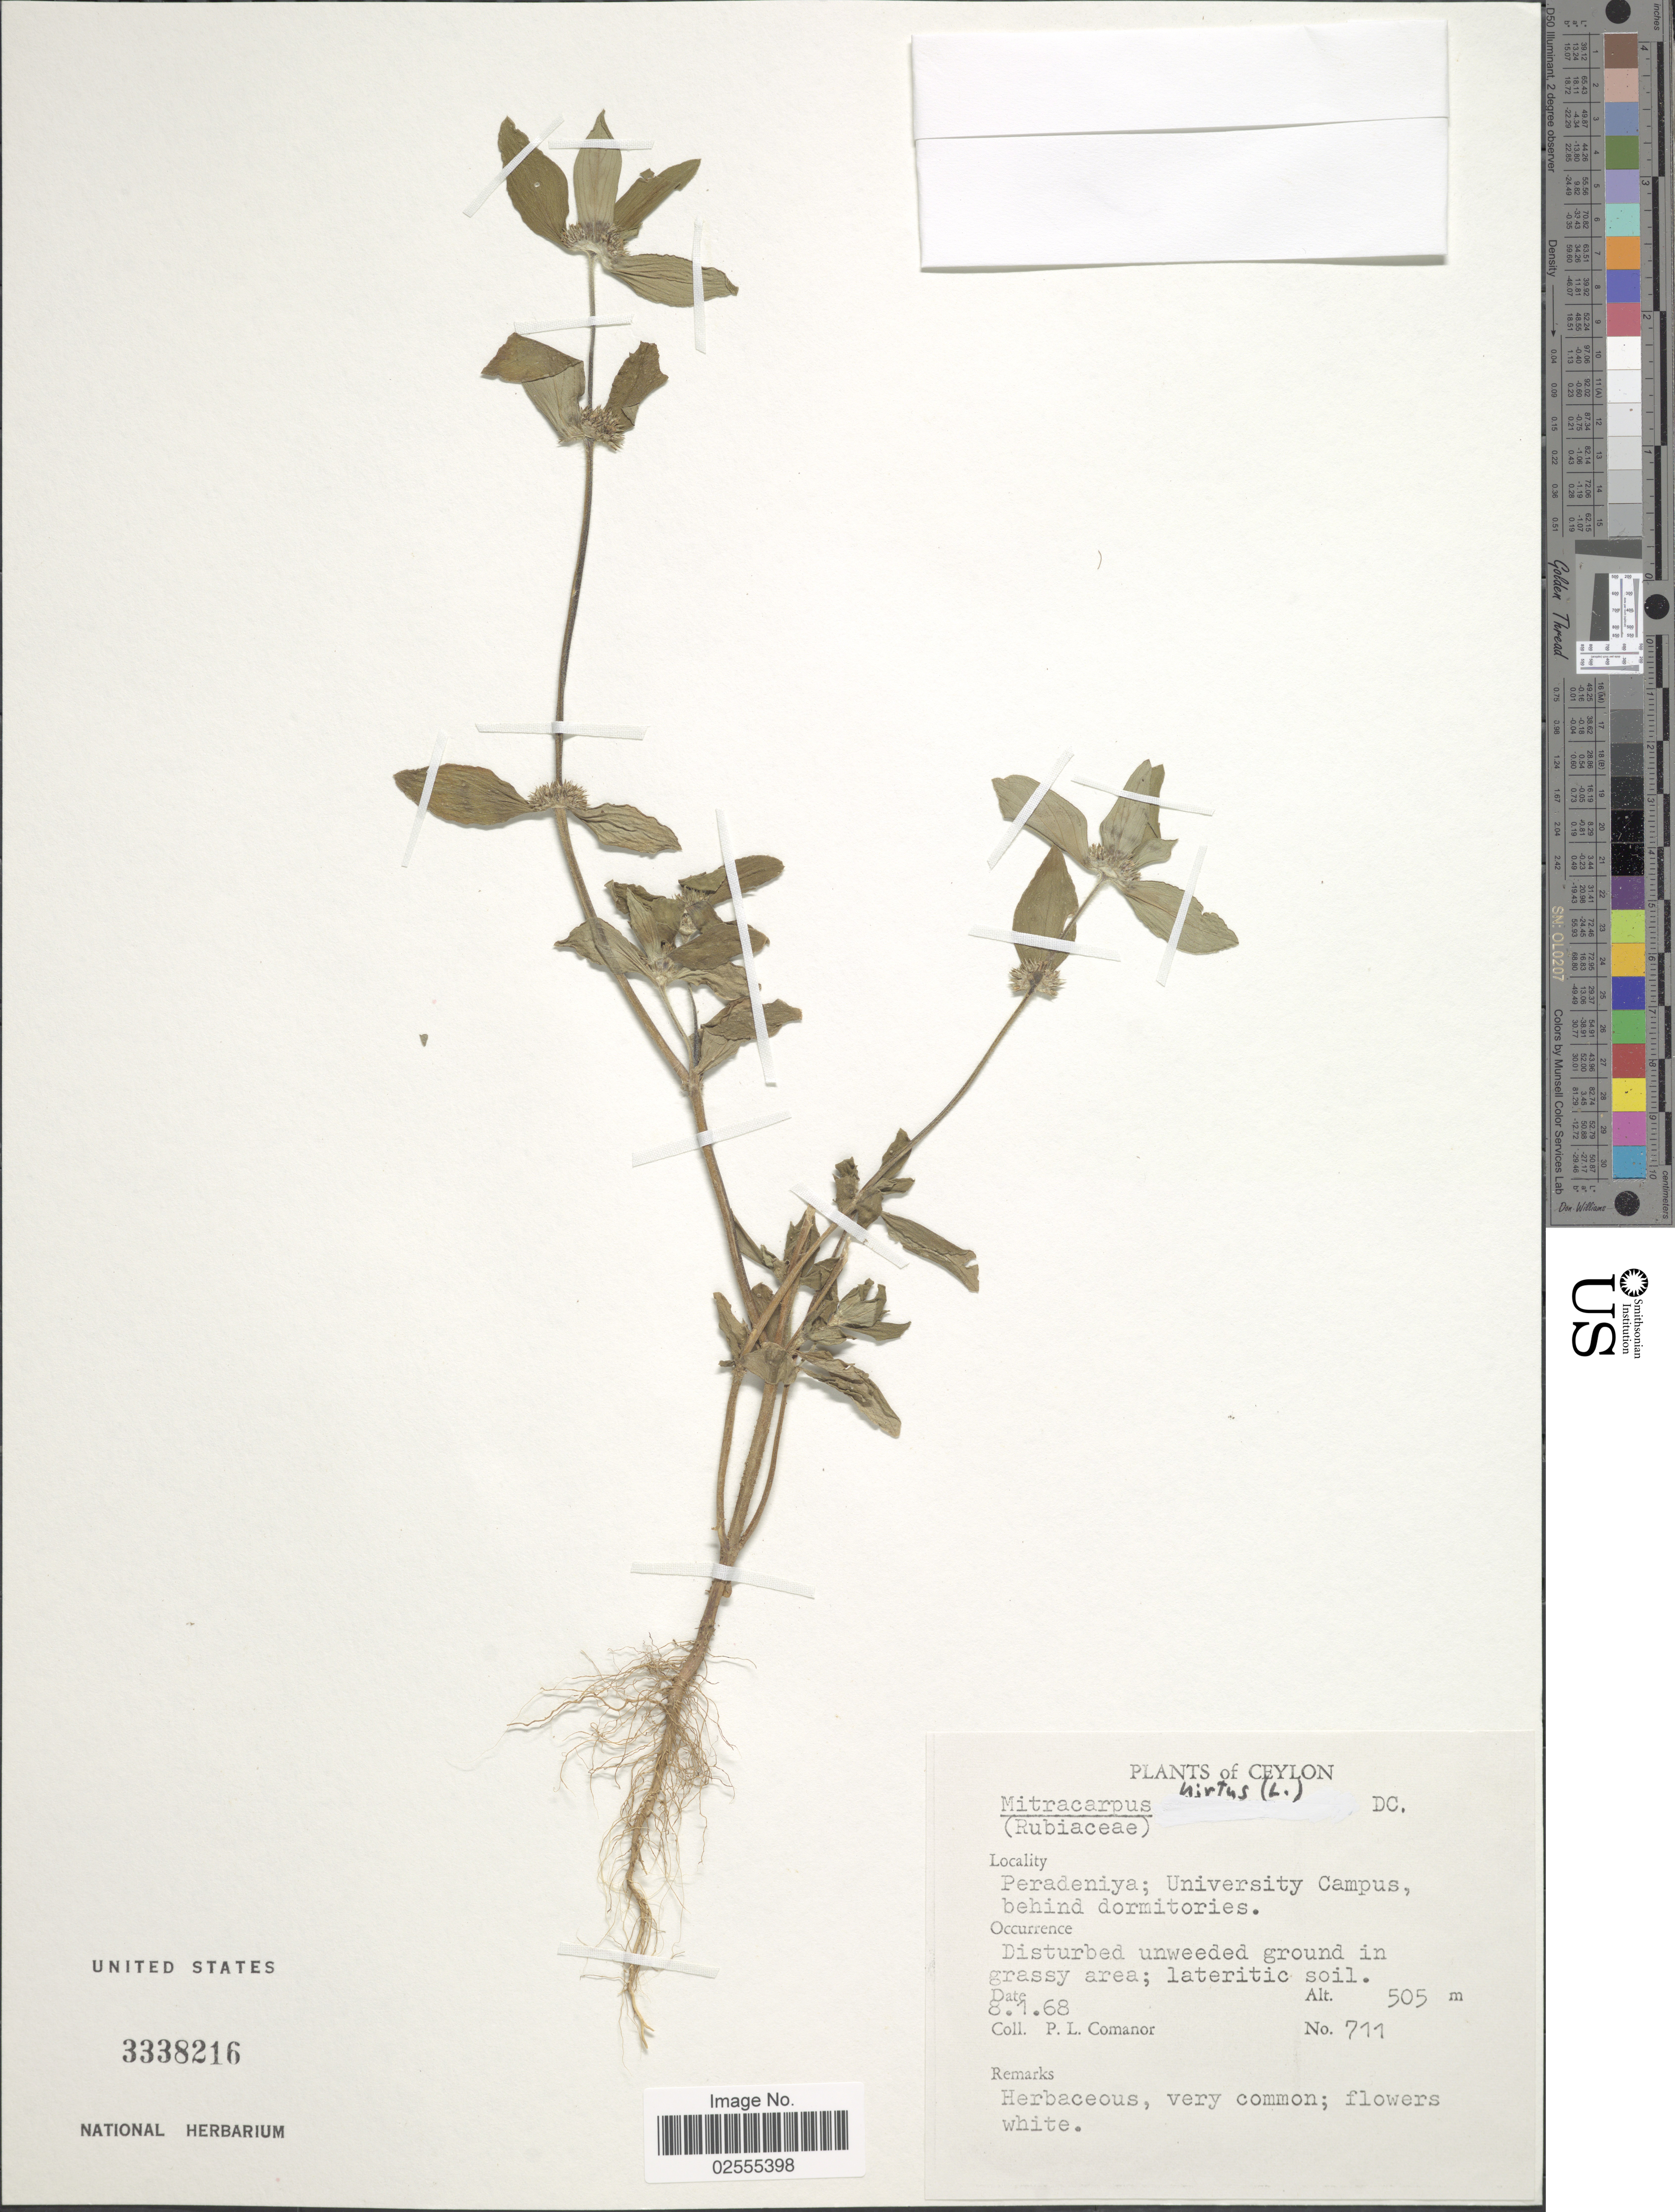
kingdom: Plantae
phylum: Tracheophyta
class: Magnoliopsida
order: Gentianales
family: Rubiaceae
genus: Mitracarpus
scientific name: Mitracarpus hirtus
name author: (L.) DC.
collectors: P. Comanor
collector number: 711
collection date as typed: Transcribed d/m/y: 8/1/68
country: Sri Lanka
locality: Ceylon. Peradeniya; University Campus, behind dormitories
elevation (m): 505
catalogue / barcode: US 3338216